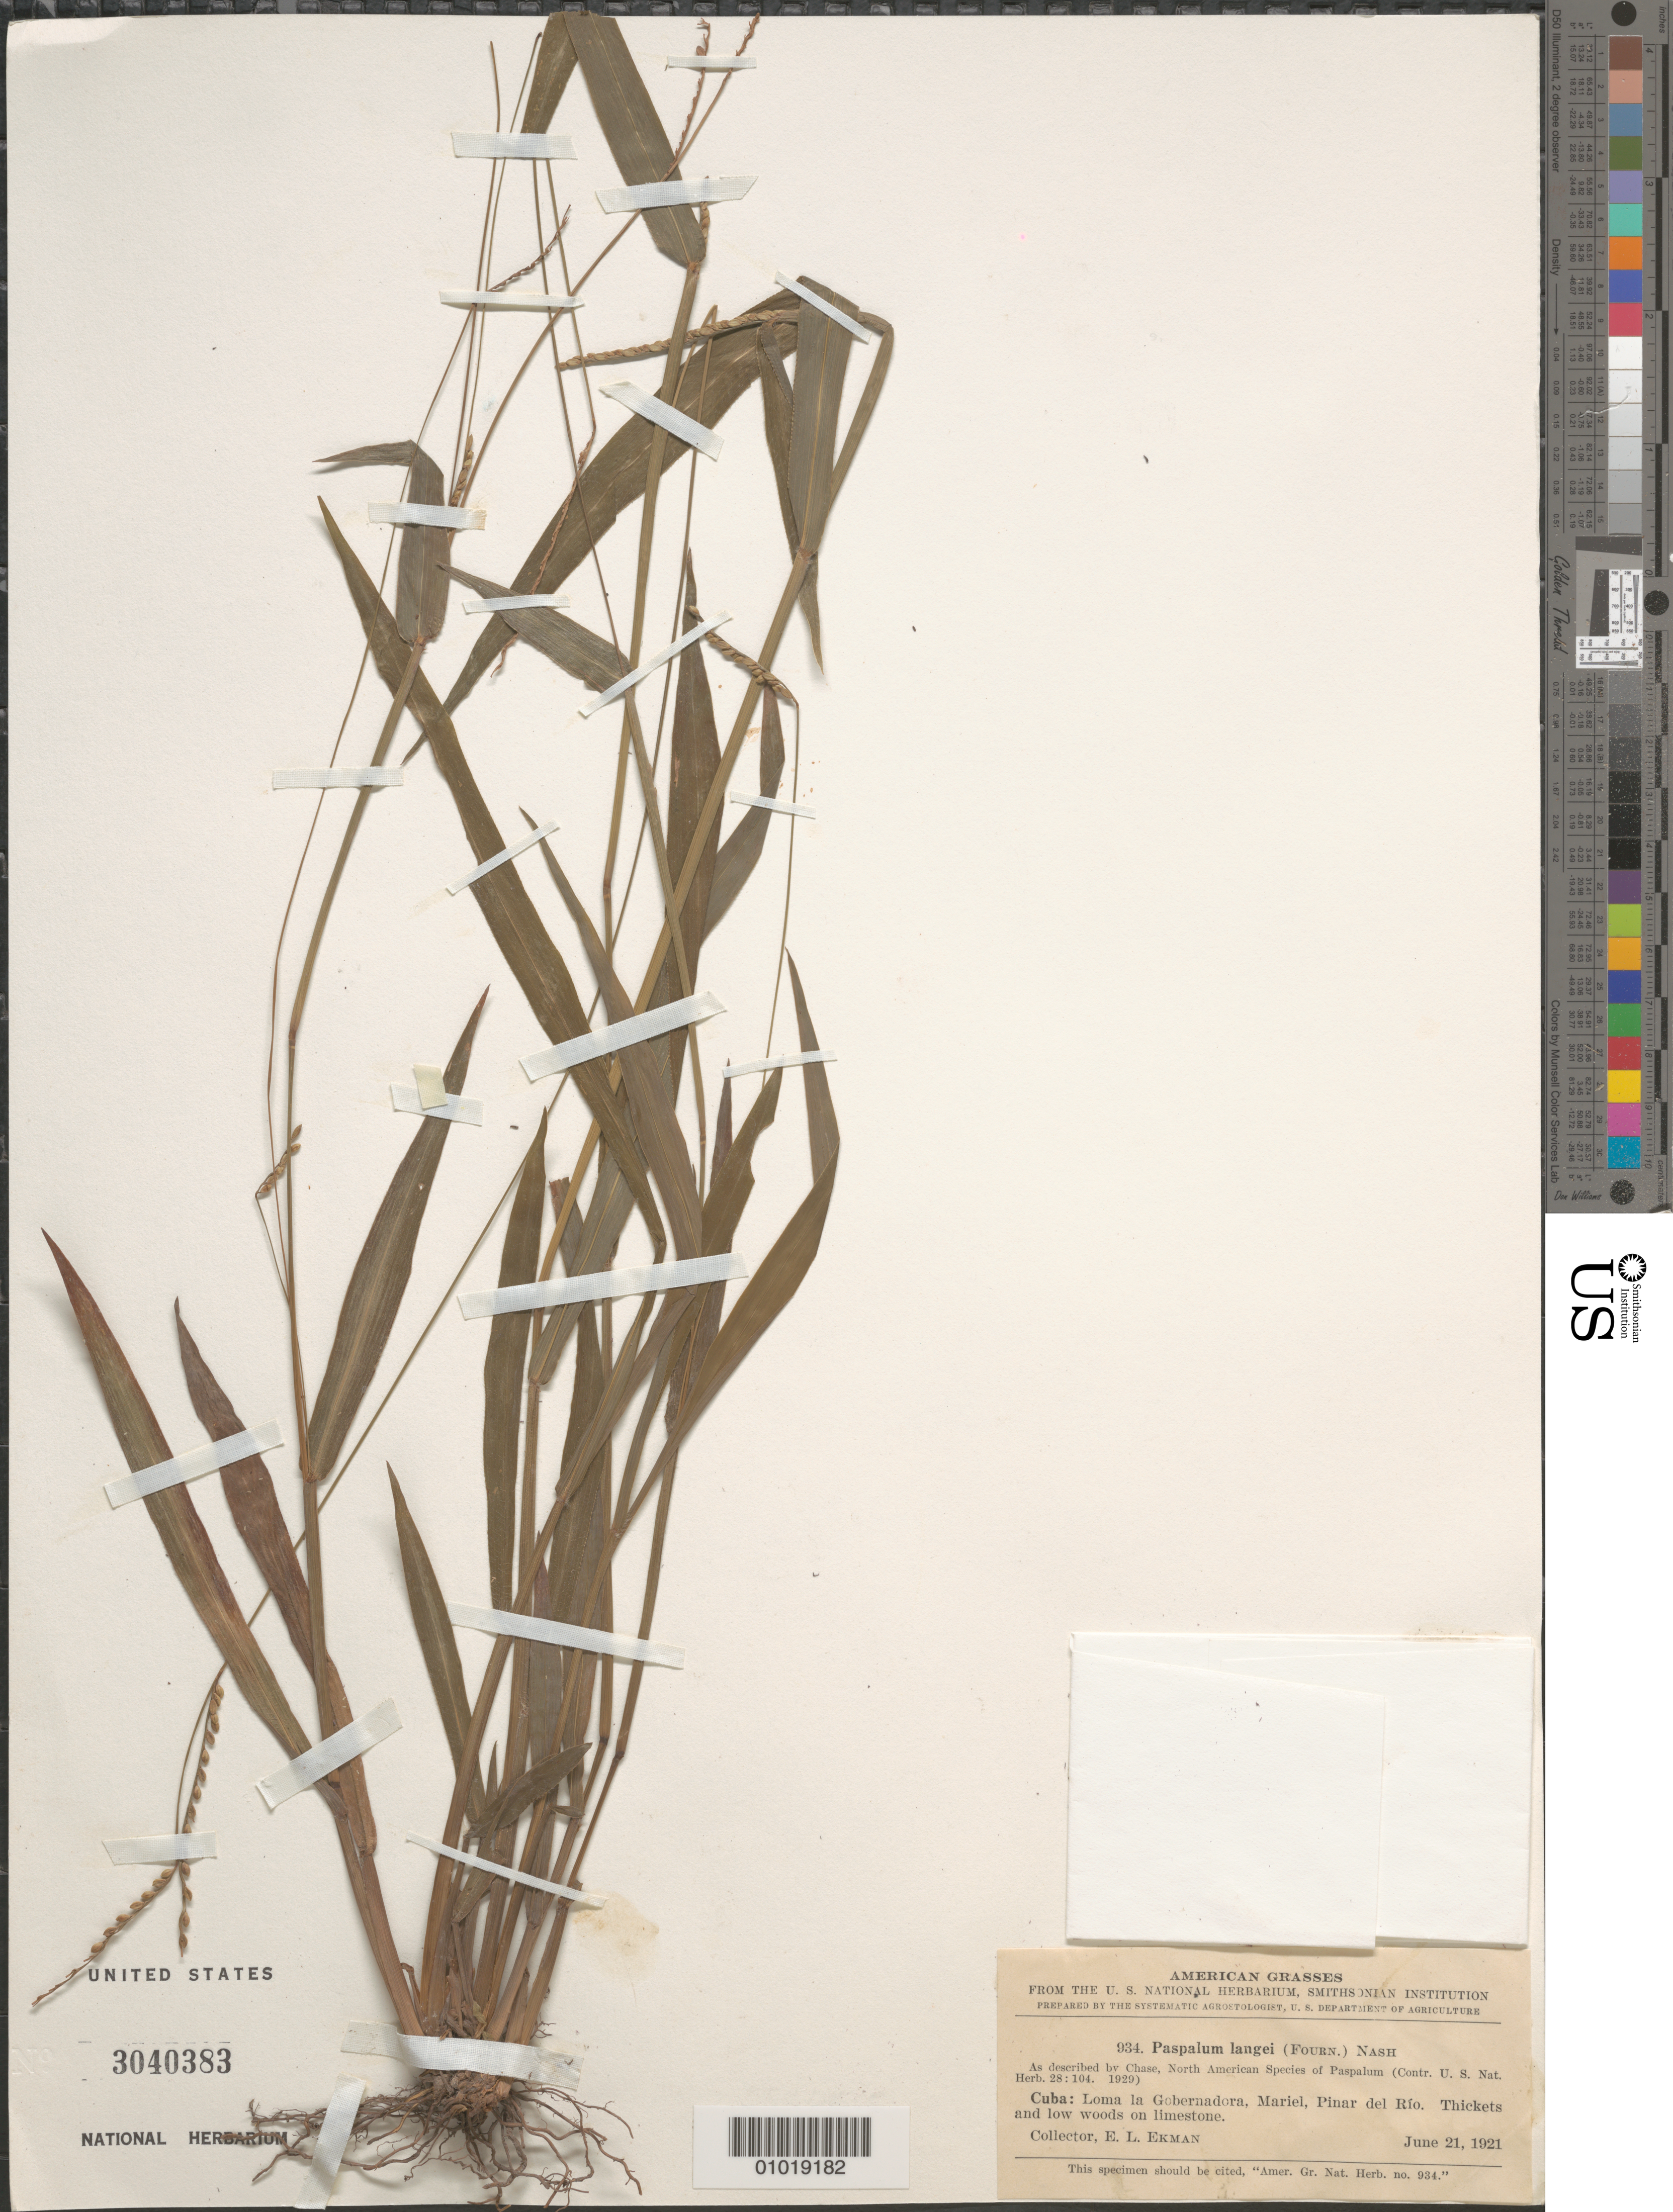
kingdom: Plantae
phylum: Tracheophyta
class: Liliopsida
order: Poales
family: Poaceae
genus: Paspalum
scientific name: Paspalum langei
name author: (E. Fourn.) Nash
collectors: E. L. Ekman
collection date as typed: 21 Jun 1921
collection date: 1921-06-21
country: Cuba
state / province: La Habana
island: Cuba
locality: Loma la Gobernadora, Mariel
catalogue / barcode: US 3040383